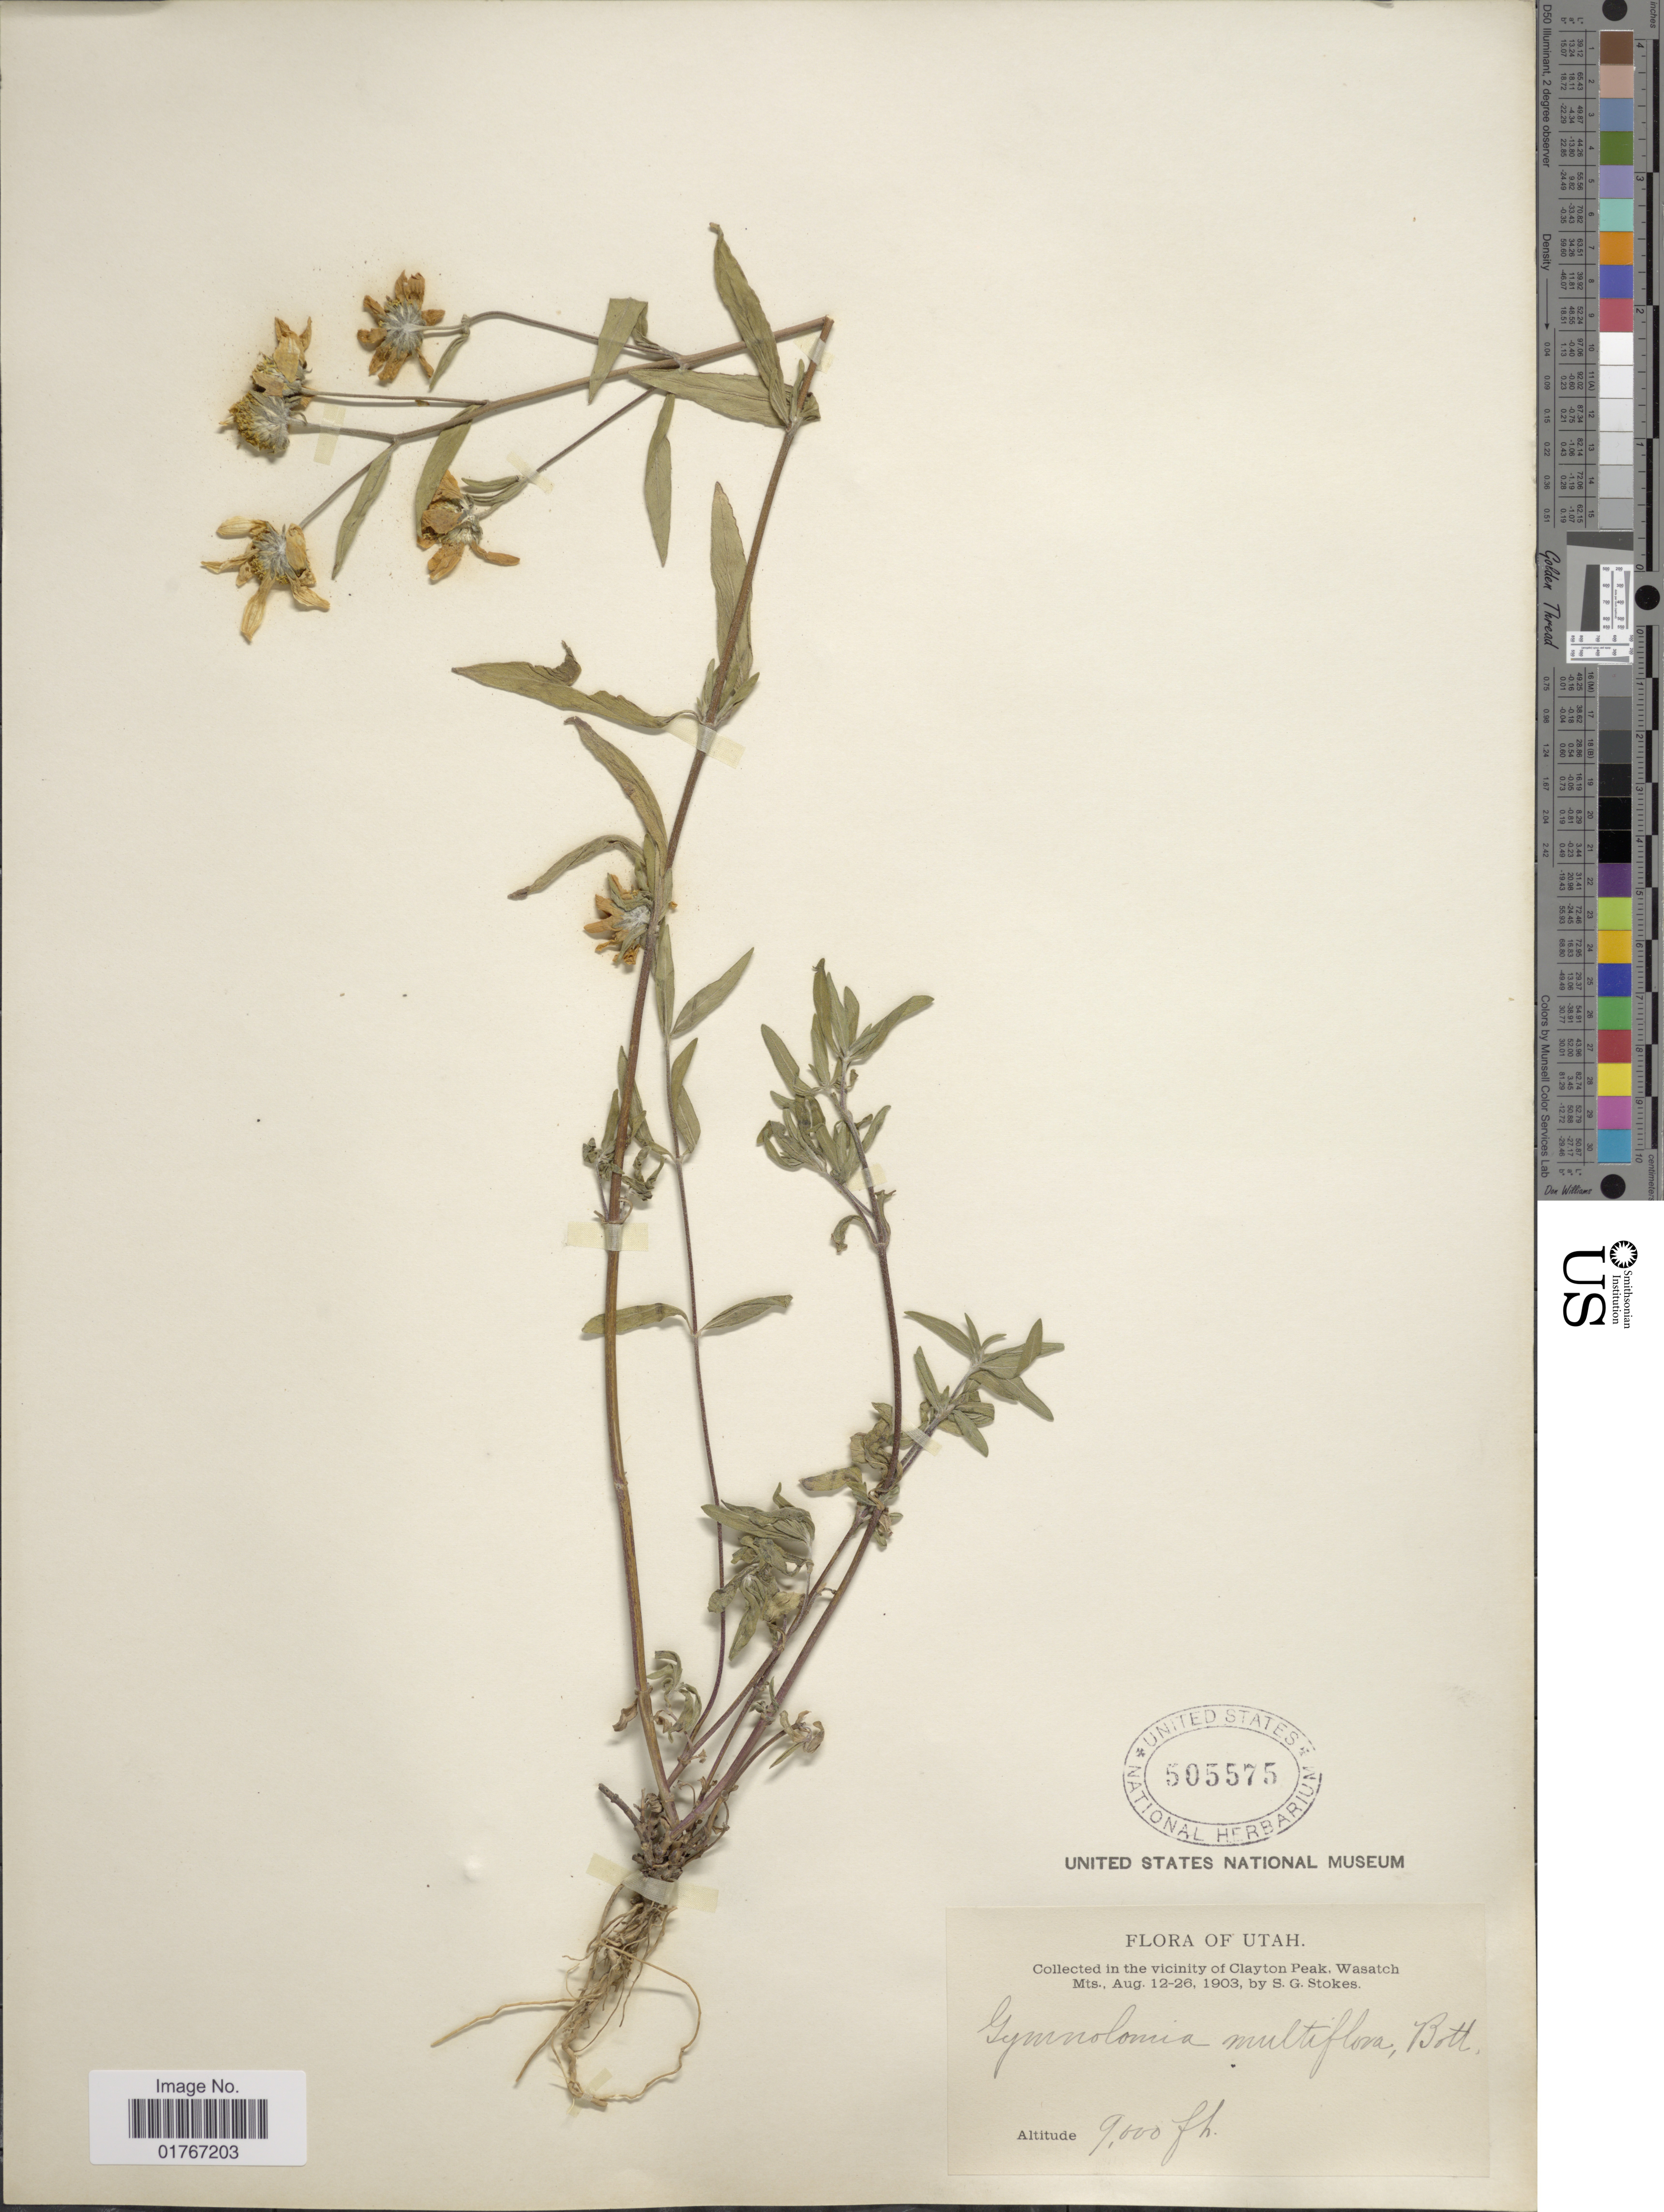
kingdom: Plantae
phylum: Tracheophyta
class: Magnoliopsida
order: Asterales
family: Asteraceae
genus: Heliomeris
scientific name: Heliomeris multiflora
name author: Nutt.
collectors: S. G. Stokes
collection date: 1903-08-12/1903-08-26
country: United States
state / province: Utah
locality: In the vicinity of Clayton Peak, Wasatch Mts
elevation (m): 2743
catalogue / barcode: US 505575